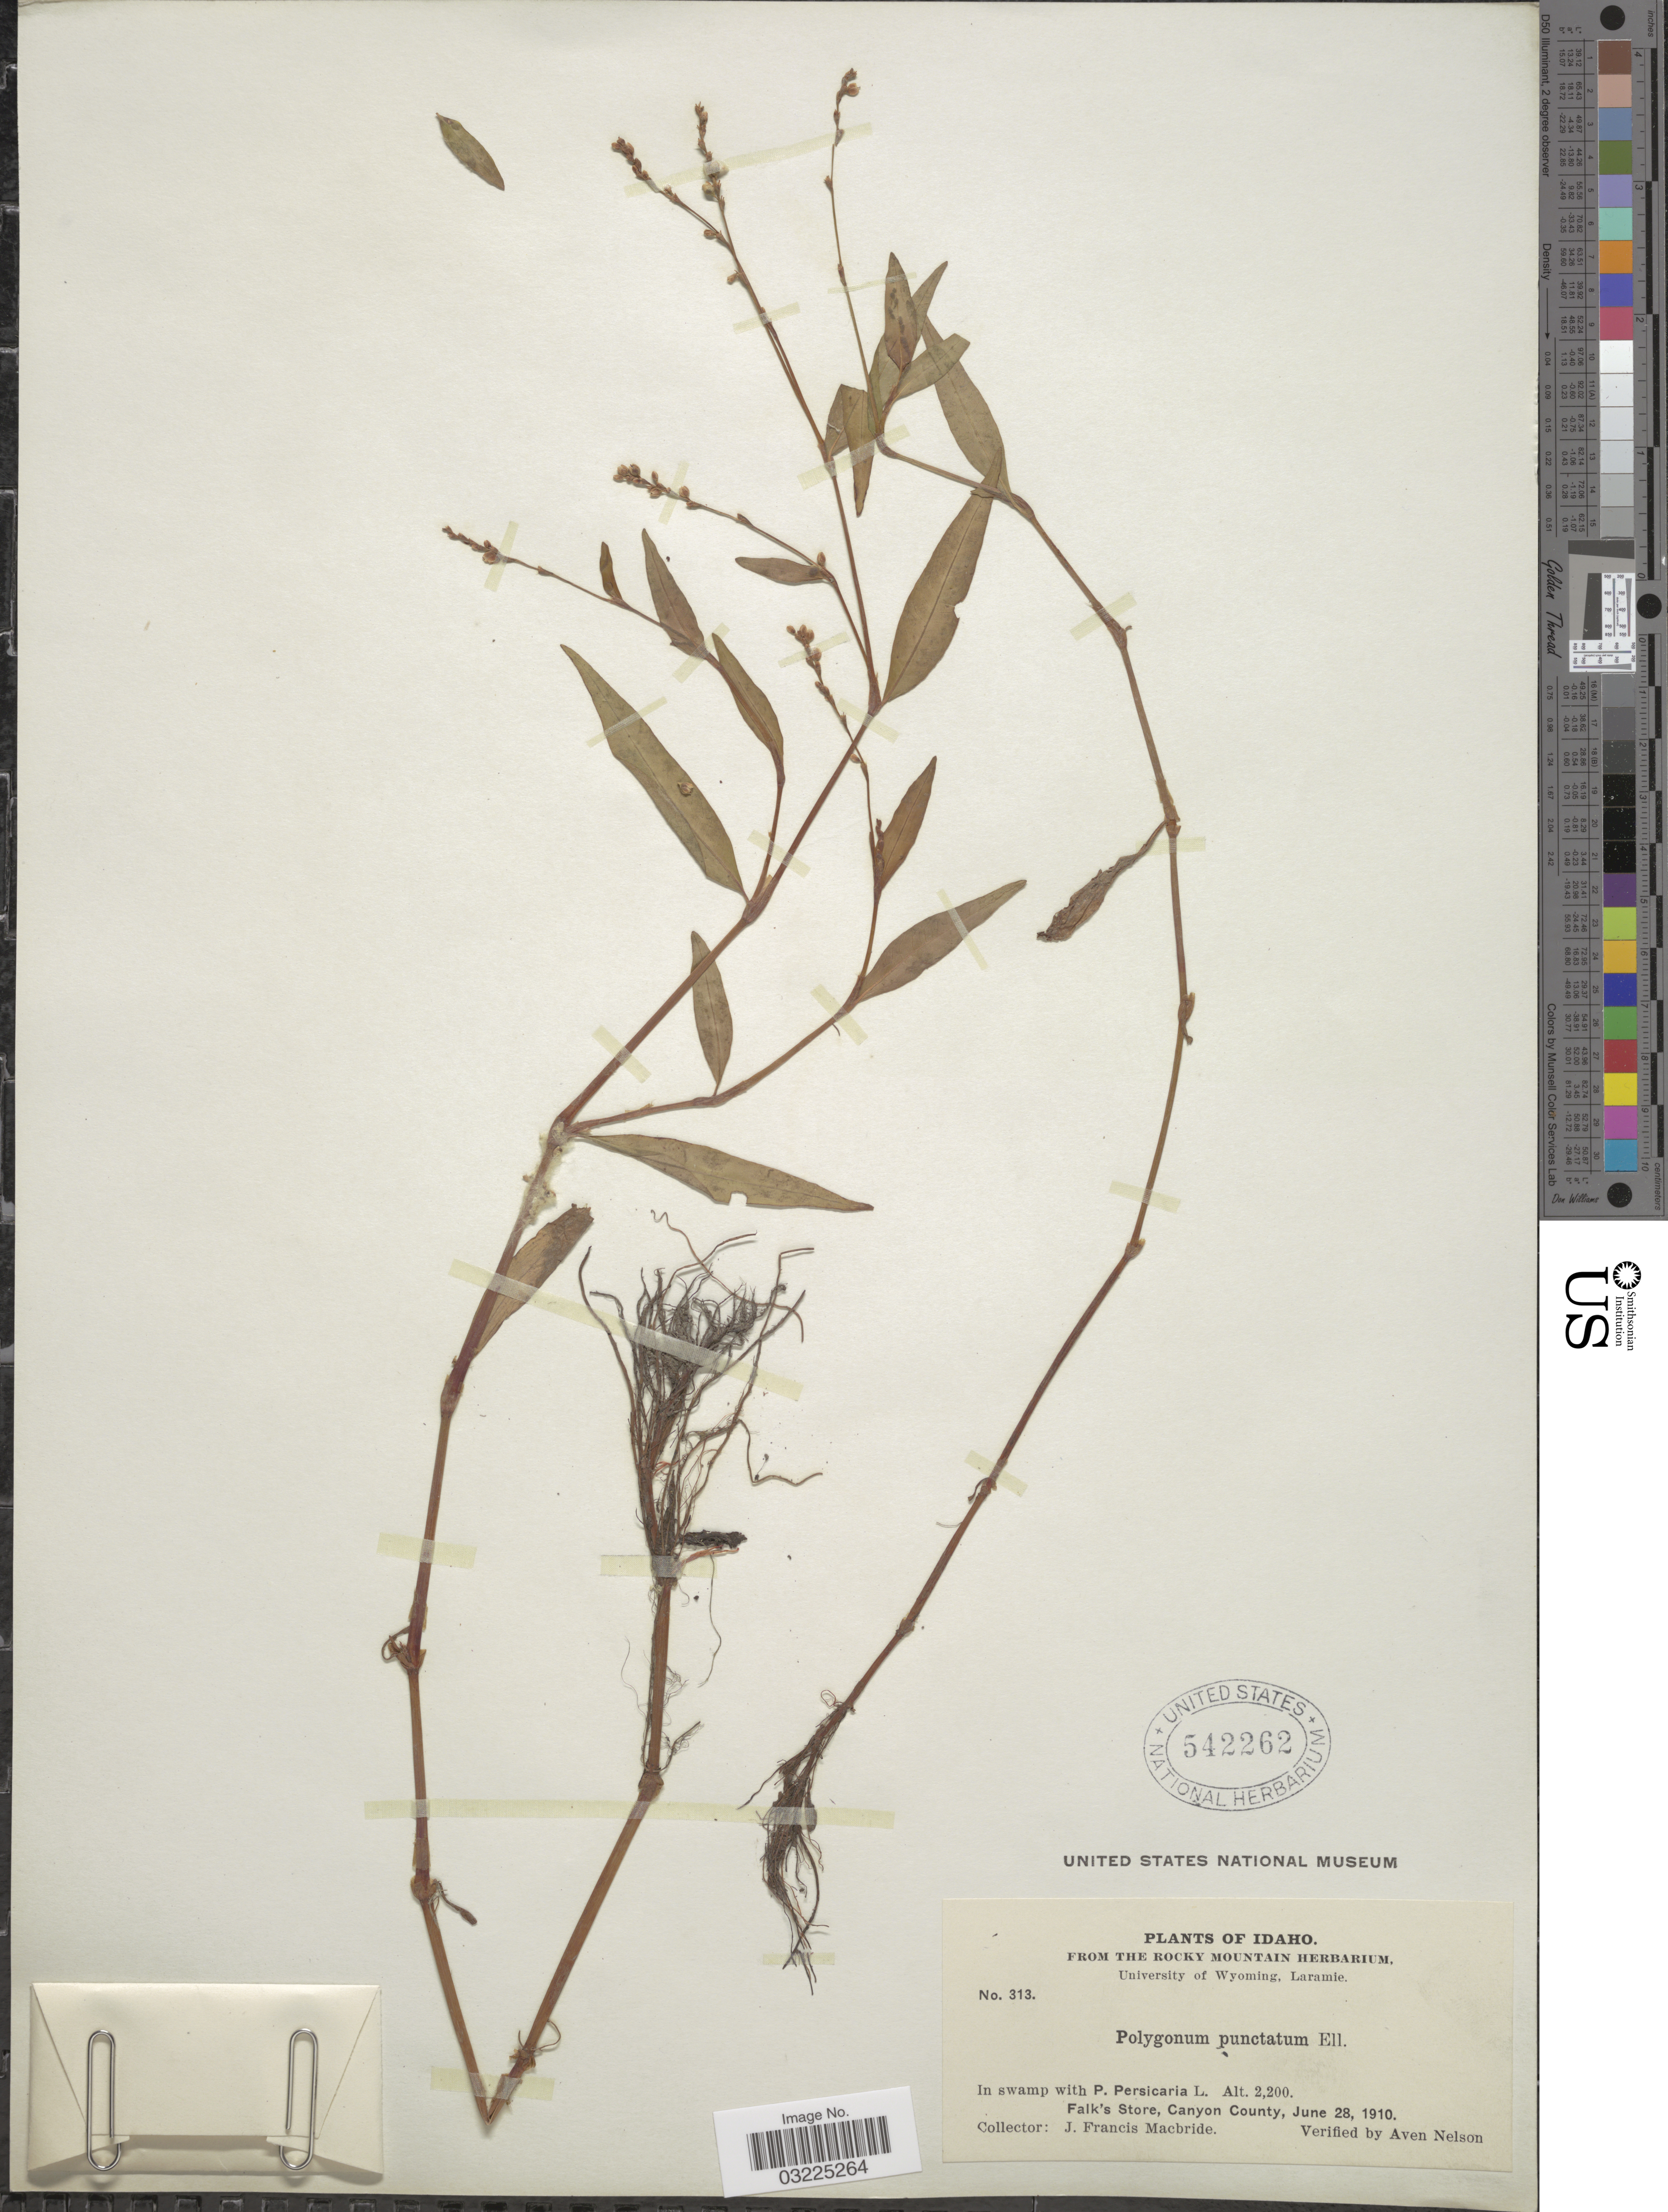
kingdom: Plantae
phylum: Tracheophyta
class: Magnoliopsida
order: Caryophyllales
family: Polygonaceae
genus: Persicaria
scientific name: Persicaria punctata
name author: (Elliott) Small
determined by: Atha, D. E.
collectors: J. F. Macbride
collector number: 313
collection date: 1910-06-28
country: United States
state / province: Idaho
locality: Falk's Store, Canyon County.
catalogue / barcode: US 542262